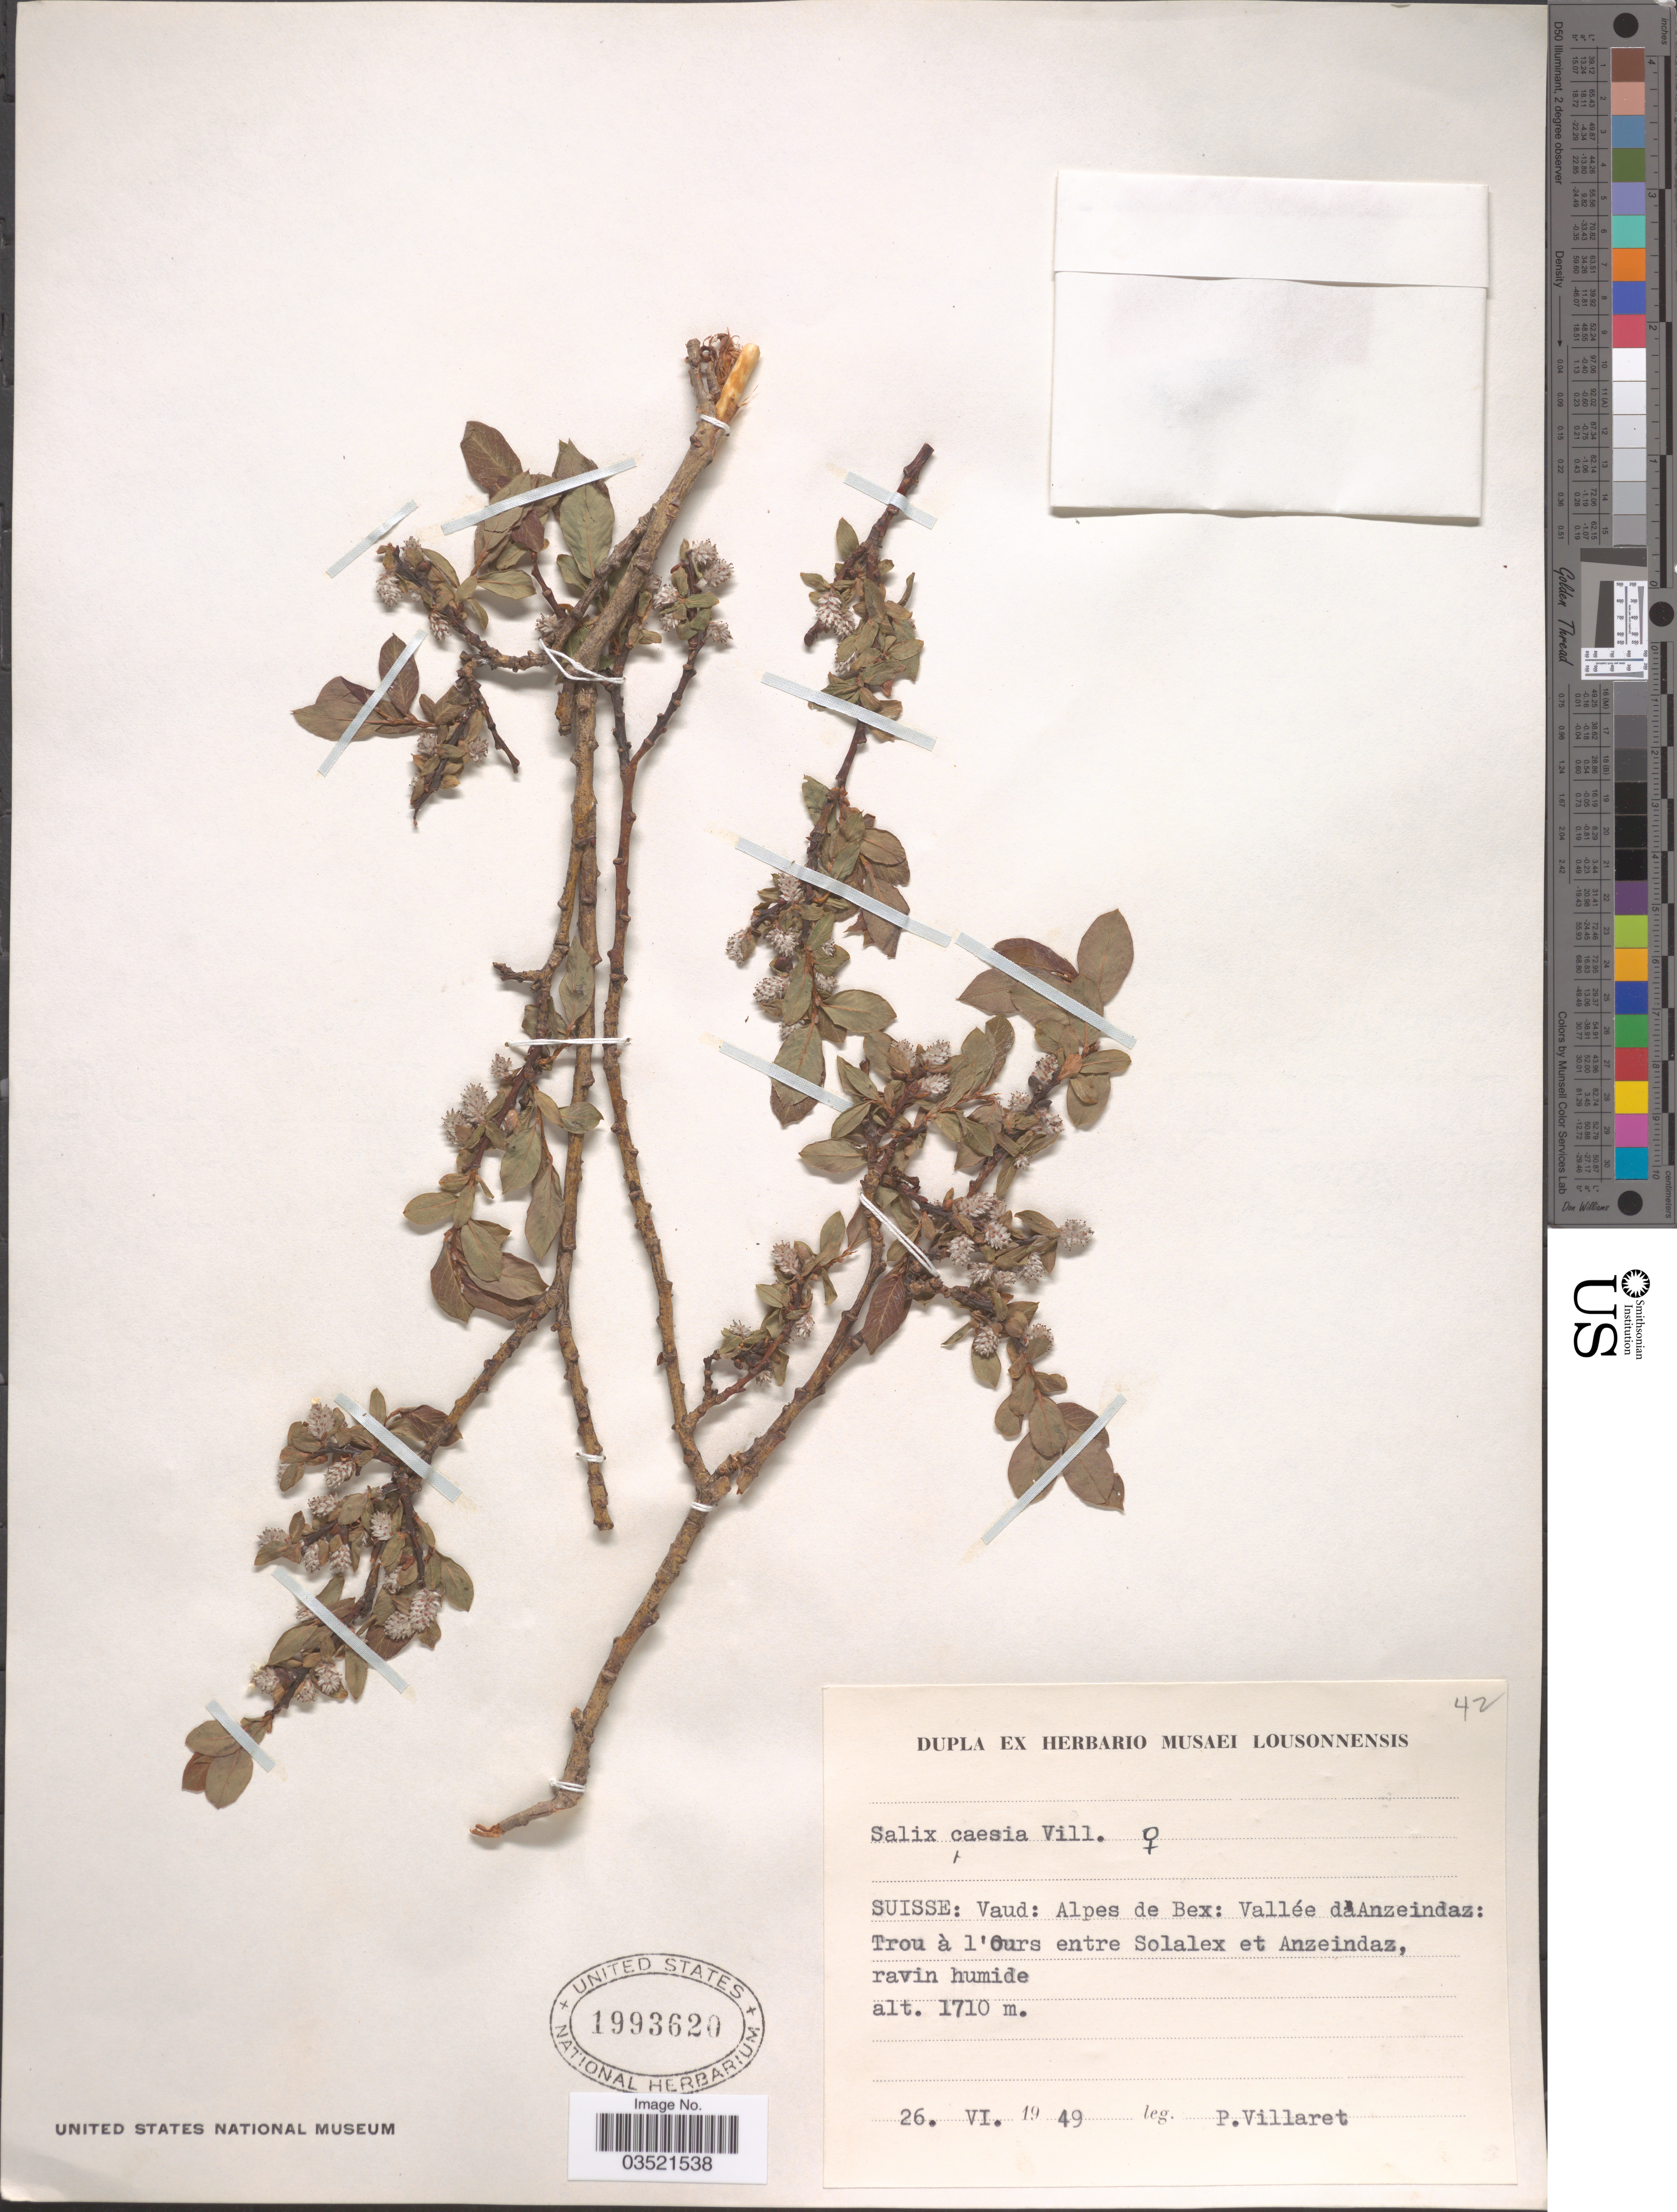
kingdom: Plantae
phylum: Tracheophyta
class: Magnoliopsida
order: Malpighiales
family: Salicaceae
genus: Salix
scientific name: Salix caesia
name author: Vill.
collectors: P. Villaret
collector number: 42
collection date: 1949-06-26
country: Switzerland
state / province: Vaud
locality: Suisse: Alpes de Bex: Vallée d'Anzeindaz: Trou à l'Ours entre Solalex et Anzeindaz.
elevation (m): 1710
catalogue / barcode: US 1993620